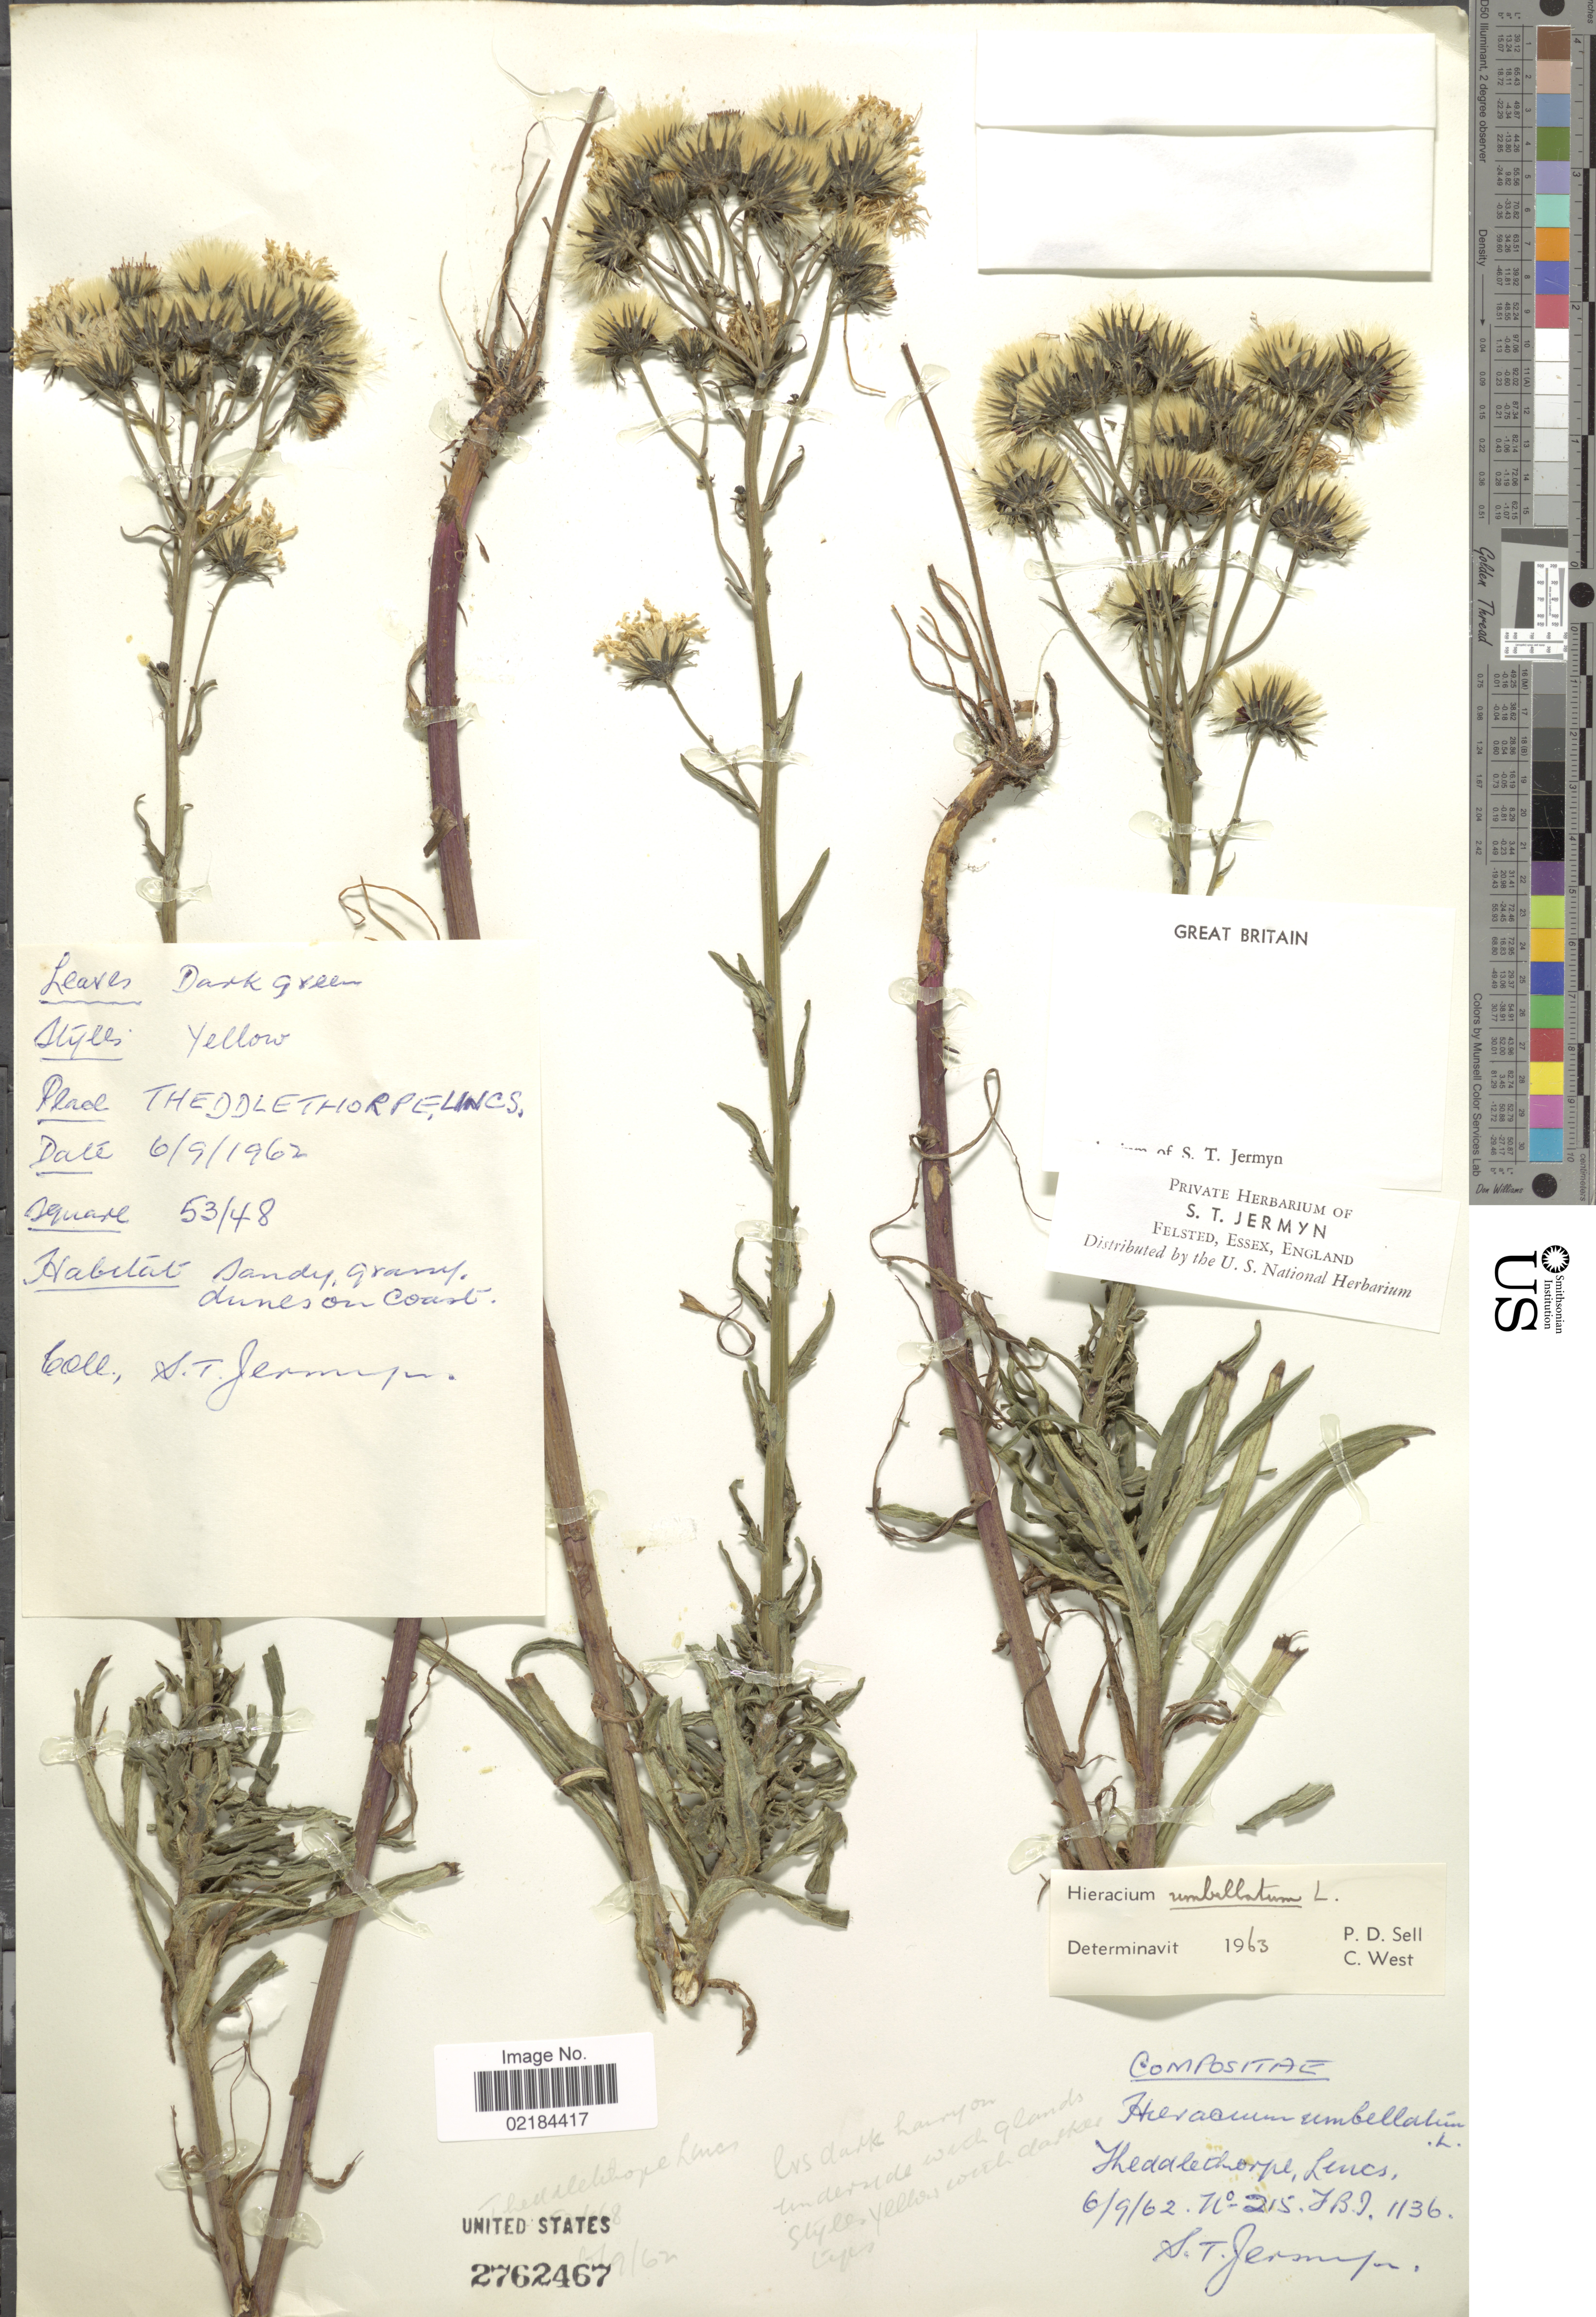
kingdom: Plantae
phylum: Tracheophyta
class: Magnoliopsida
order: Asterales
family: Asteraceae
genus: Hieracium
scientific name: Hieracium umbellatum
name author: L.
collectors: S. Jermyn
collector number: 215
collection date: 1962-09-06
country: United Kingdom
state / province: England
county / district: Lincolnshire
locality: Theddlethorpe. Sandy, grassy dunes on coast.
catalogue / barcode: US 2762467